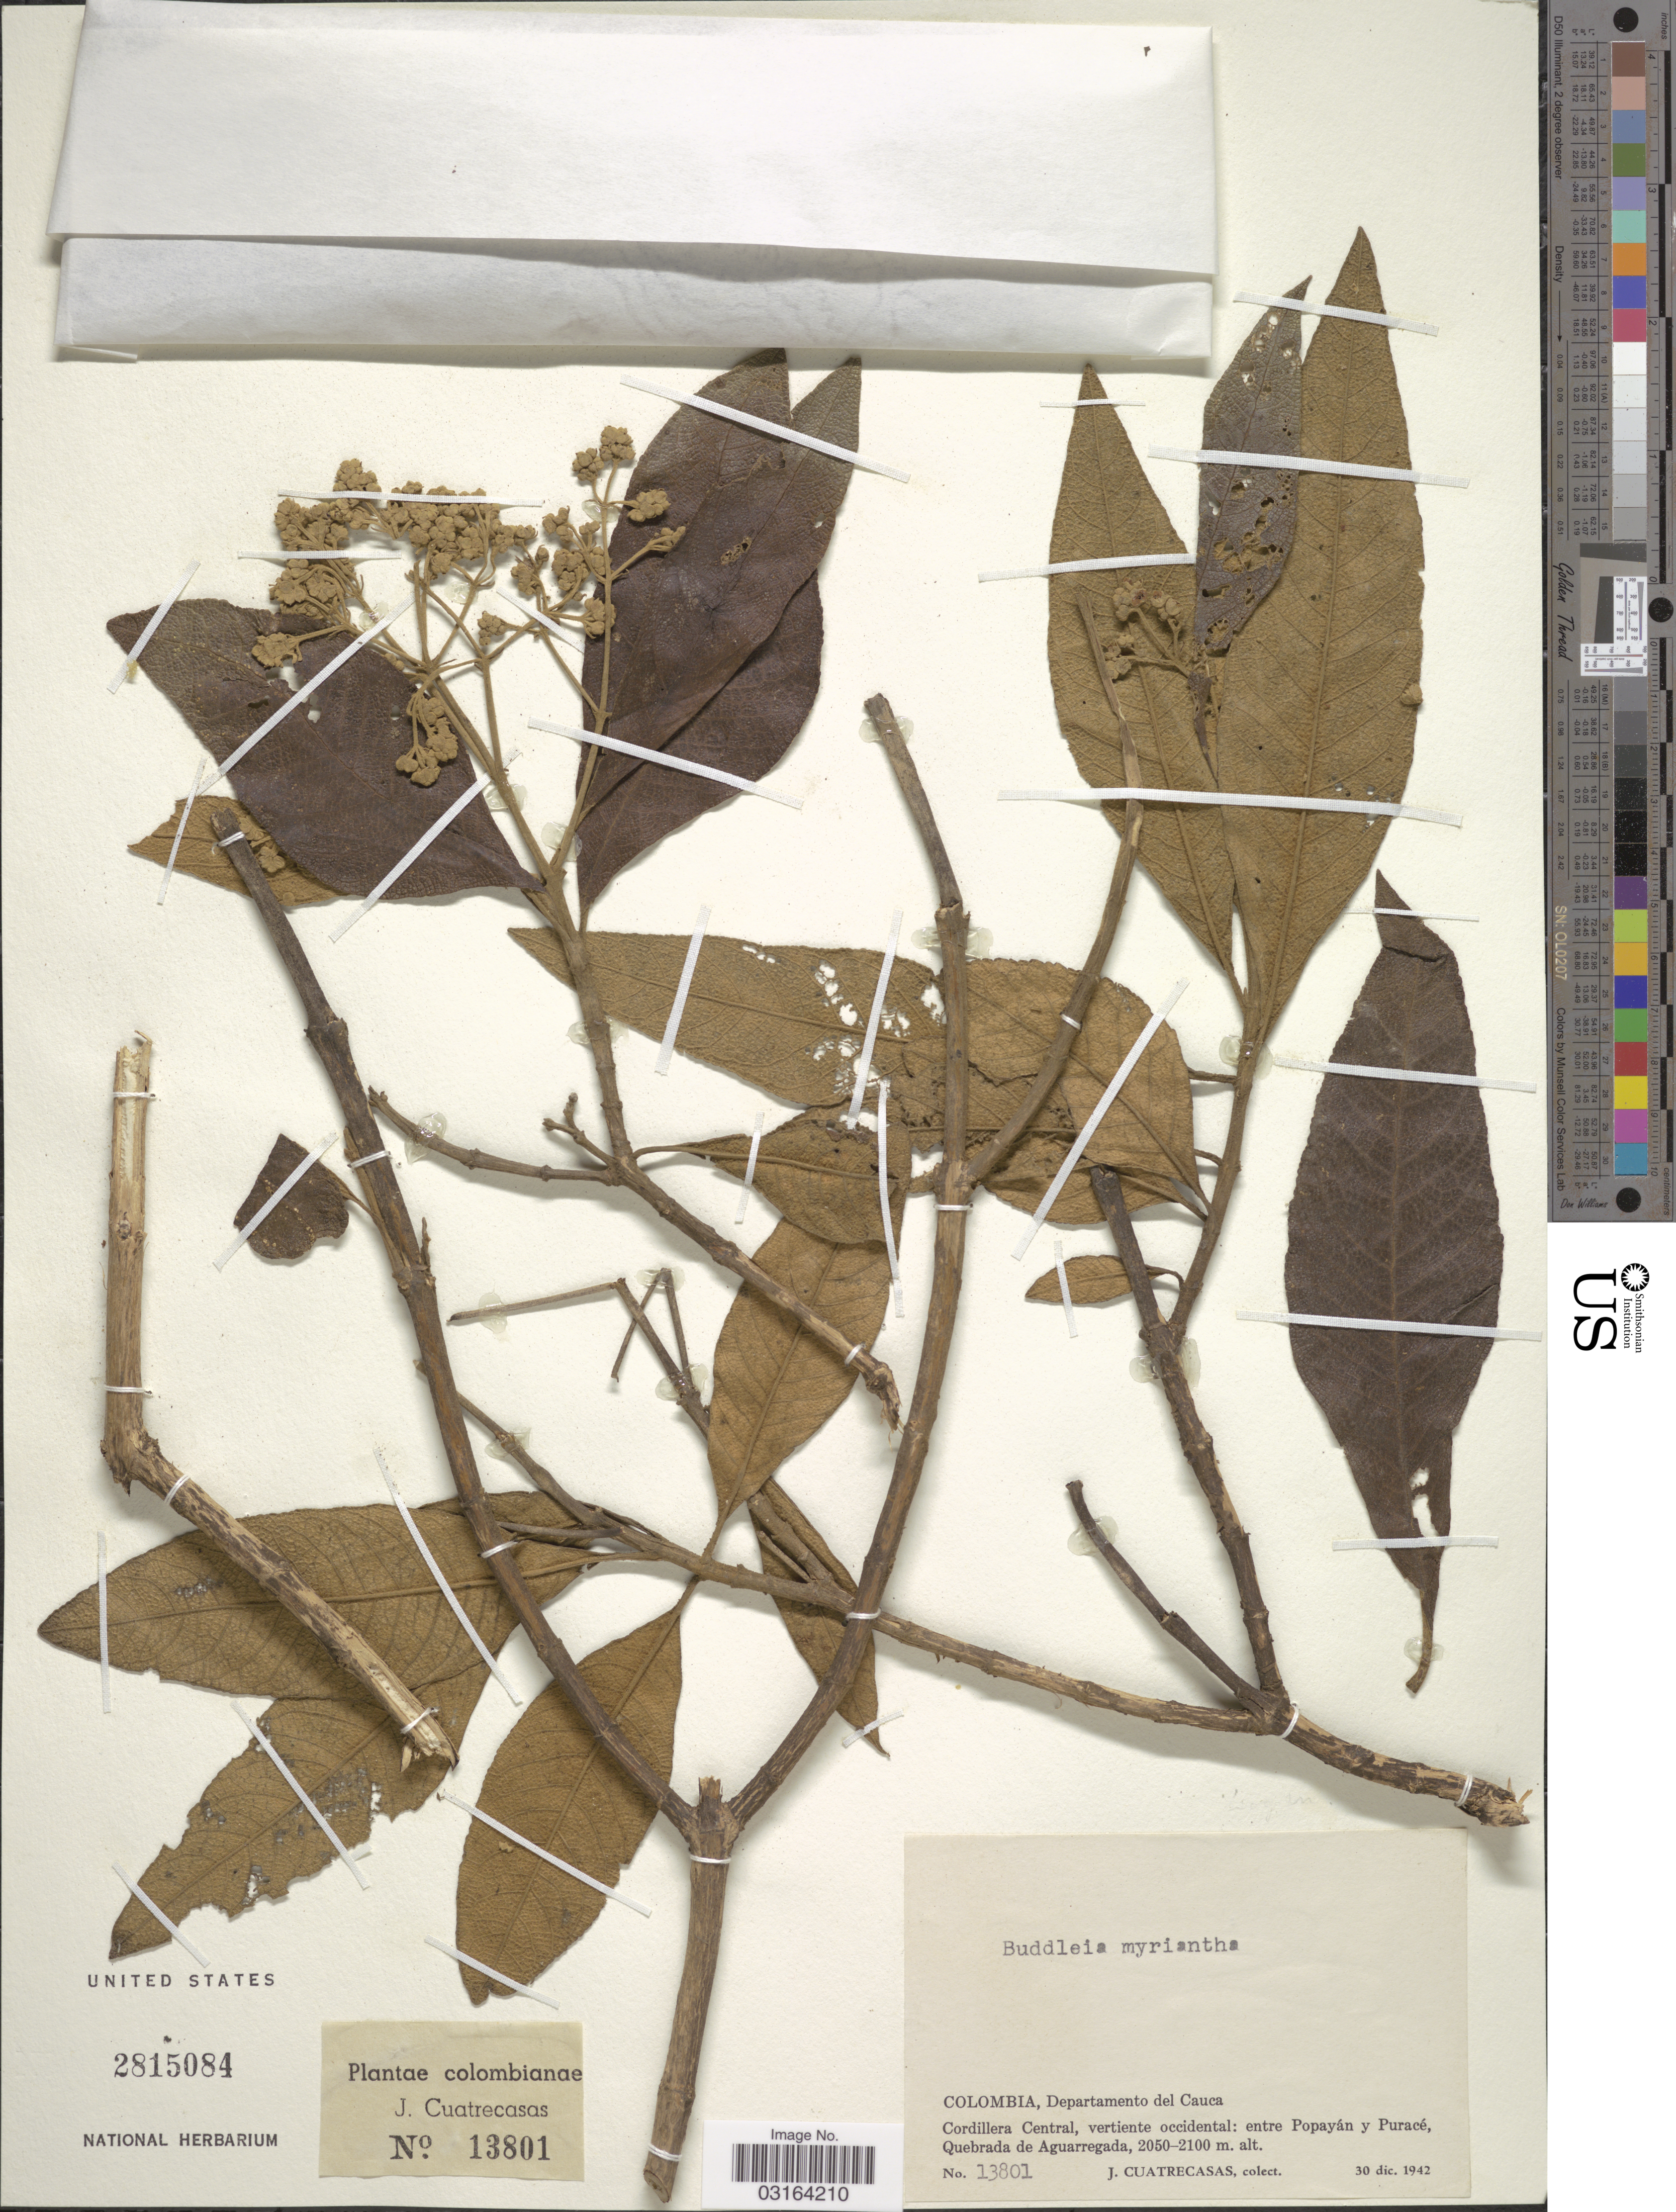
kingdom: Plantae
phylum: Tracheophyta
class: Magnoliopsida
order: Lamiales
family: Scrophulariaceae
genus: Buddleja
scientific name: Buddleja bullata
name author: Kunth in Humb. & et al.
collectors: J. Cuatrecasas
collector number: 13801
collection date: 1942-12-30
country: Colombia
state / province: Cauca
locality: Departamento del Cauca, Cordillera Central, vertiente occidental: entre Popayán y Puracé, Quebrada de Aguarregada.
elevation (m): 2050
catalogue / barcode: US 2815084